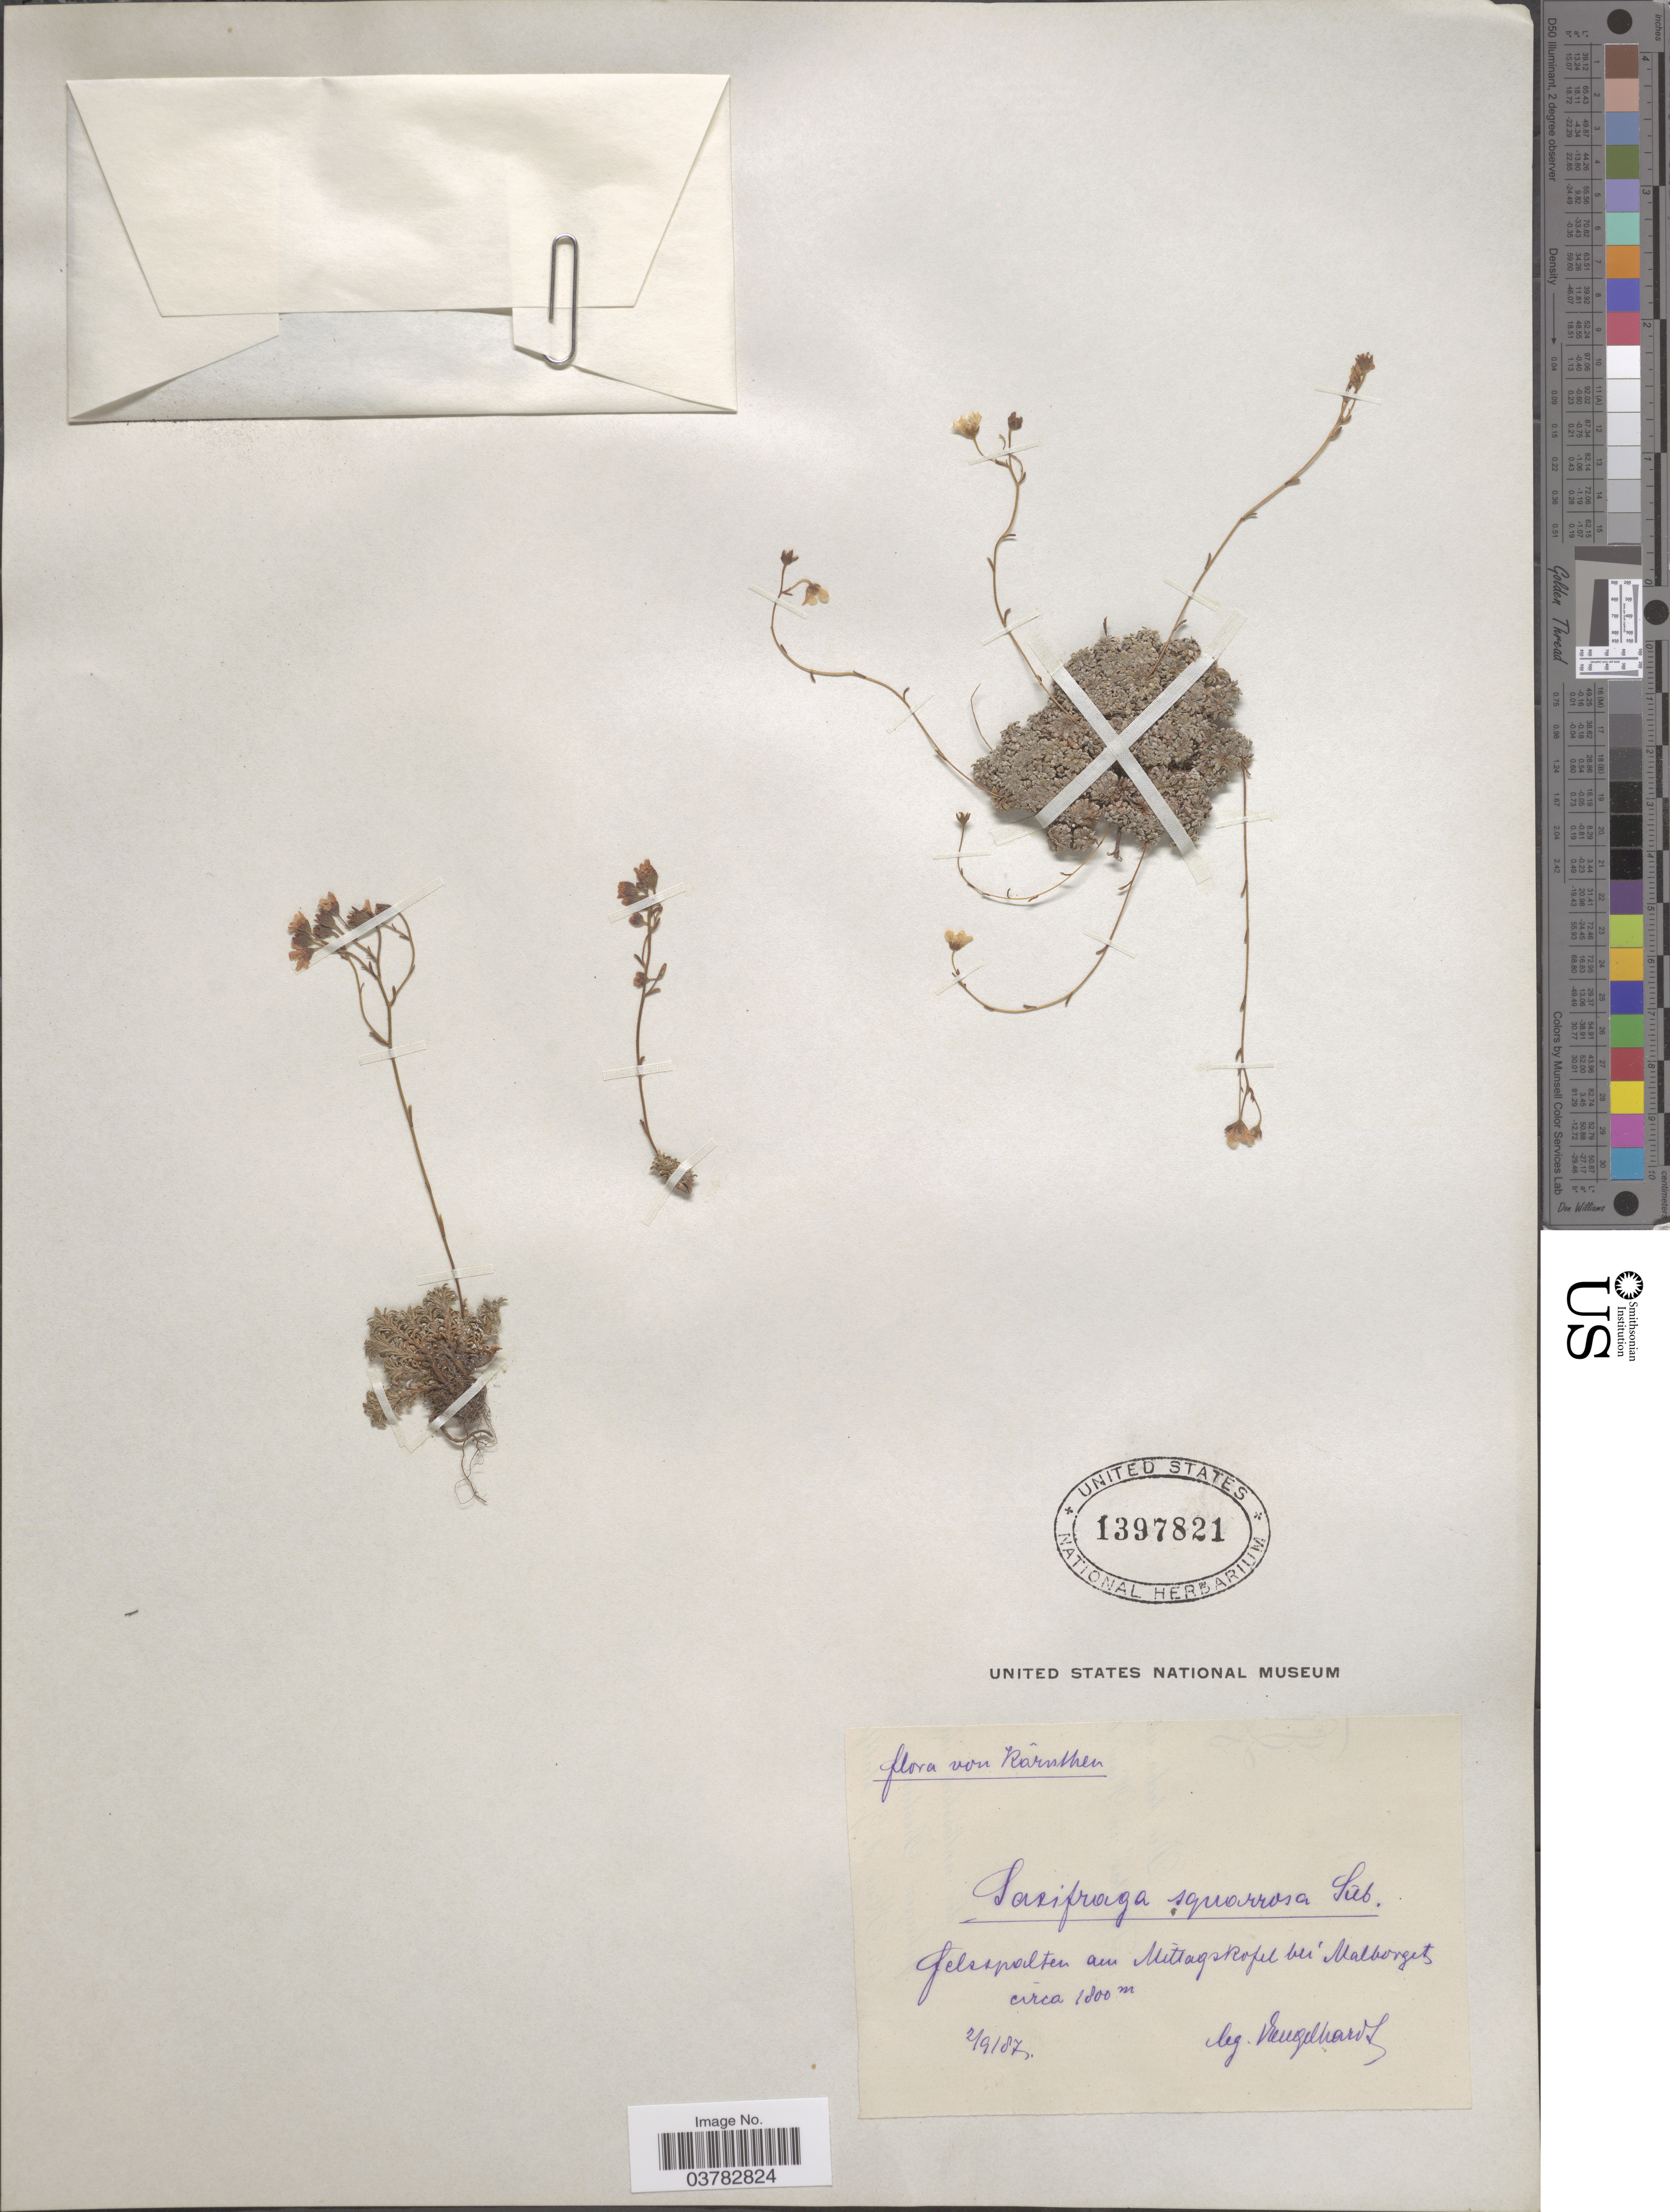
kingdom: Plantae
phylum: Tracheophyta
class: Magnoliopsida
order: Saxifragales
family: Saxifragaceae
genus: Saxifraga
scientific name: Saxifraga squarrosa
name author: Sieber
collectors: -. Engelhardt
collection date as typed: Transcribed d/m/y: 2/9/87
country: Austria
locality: Kãruthen. Felsspalten am Mittagskofel bei Malborget.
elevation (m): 1800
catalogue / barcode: US 1397821